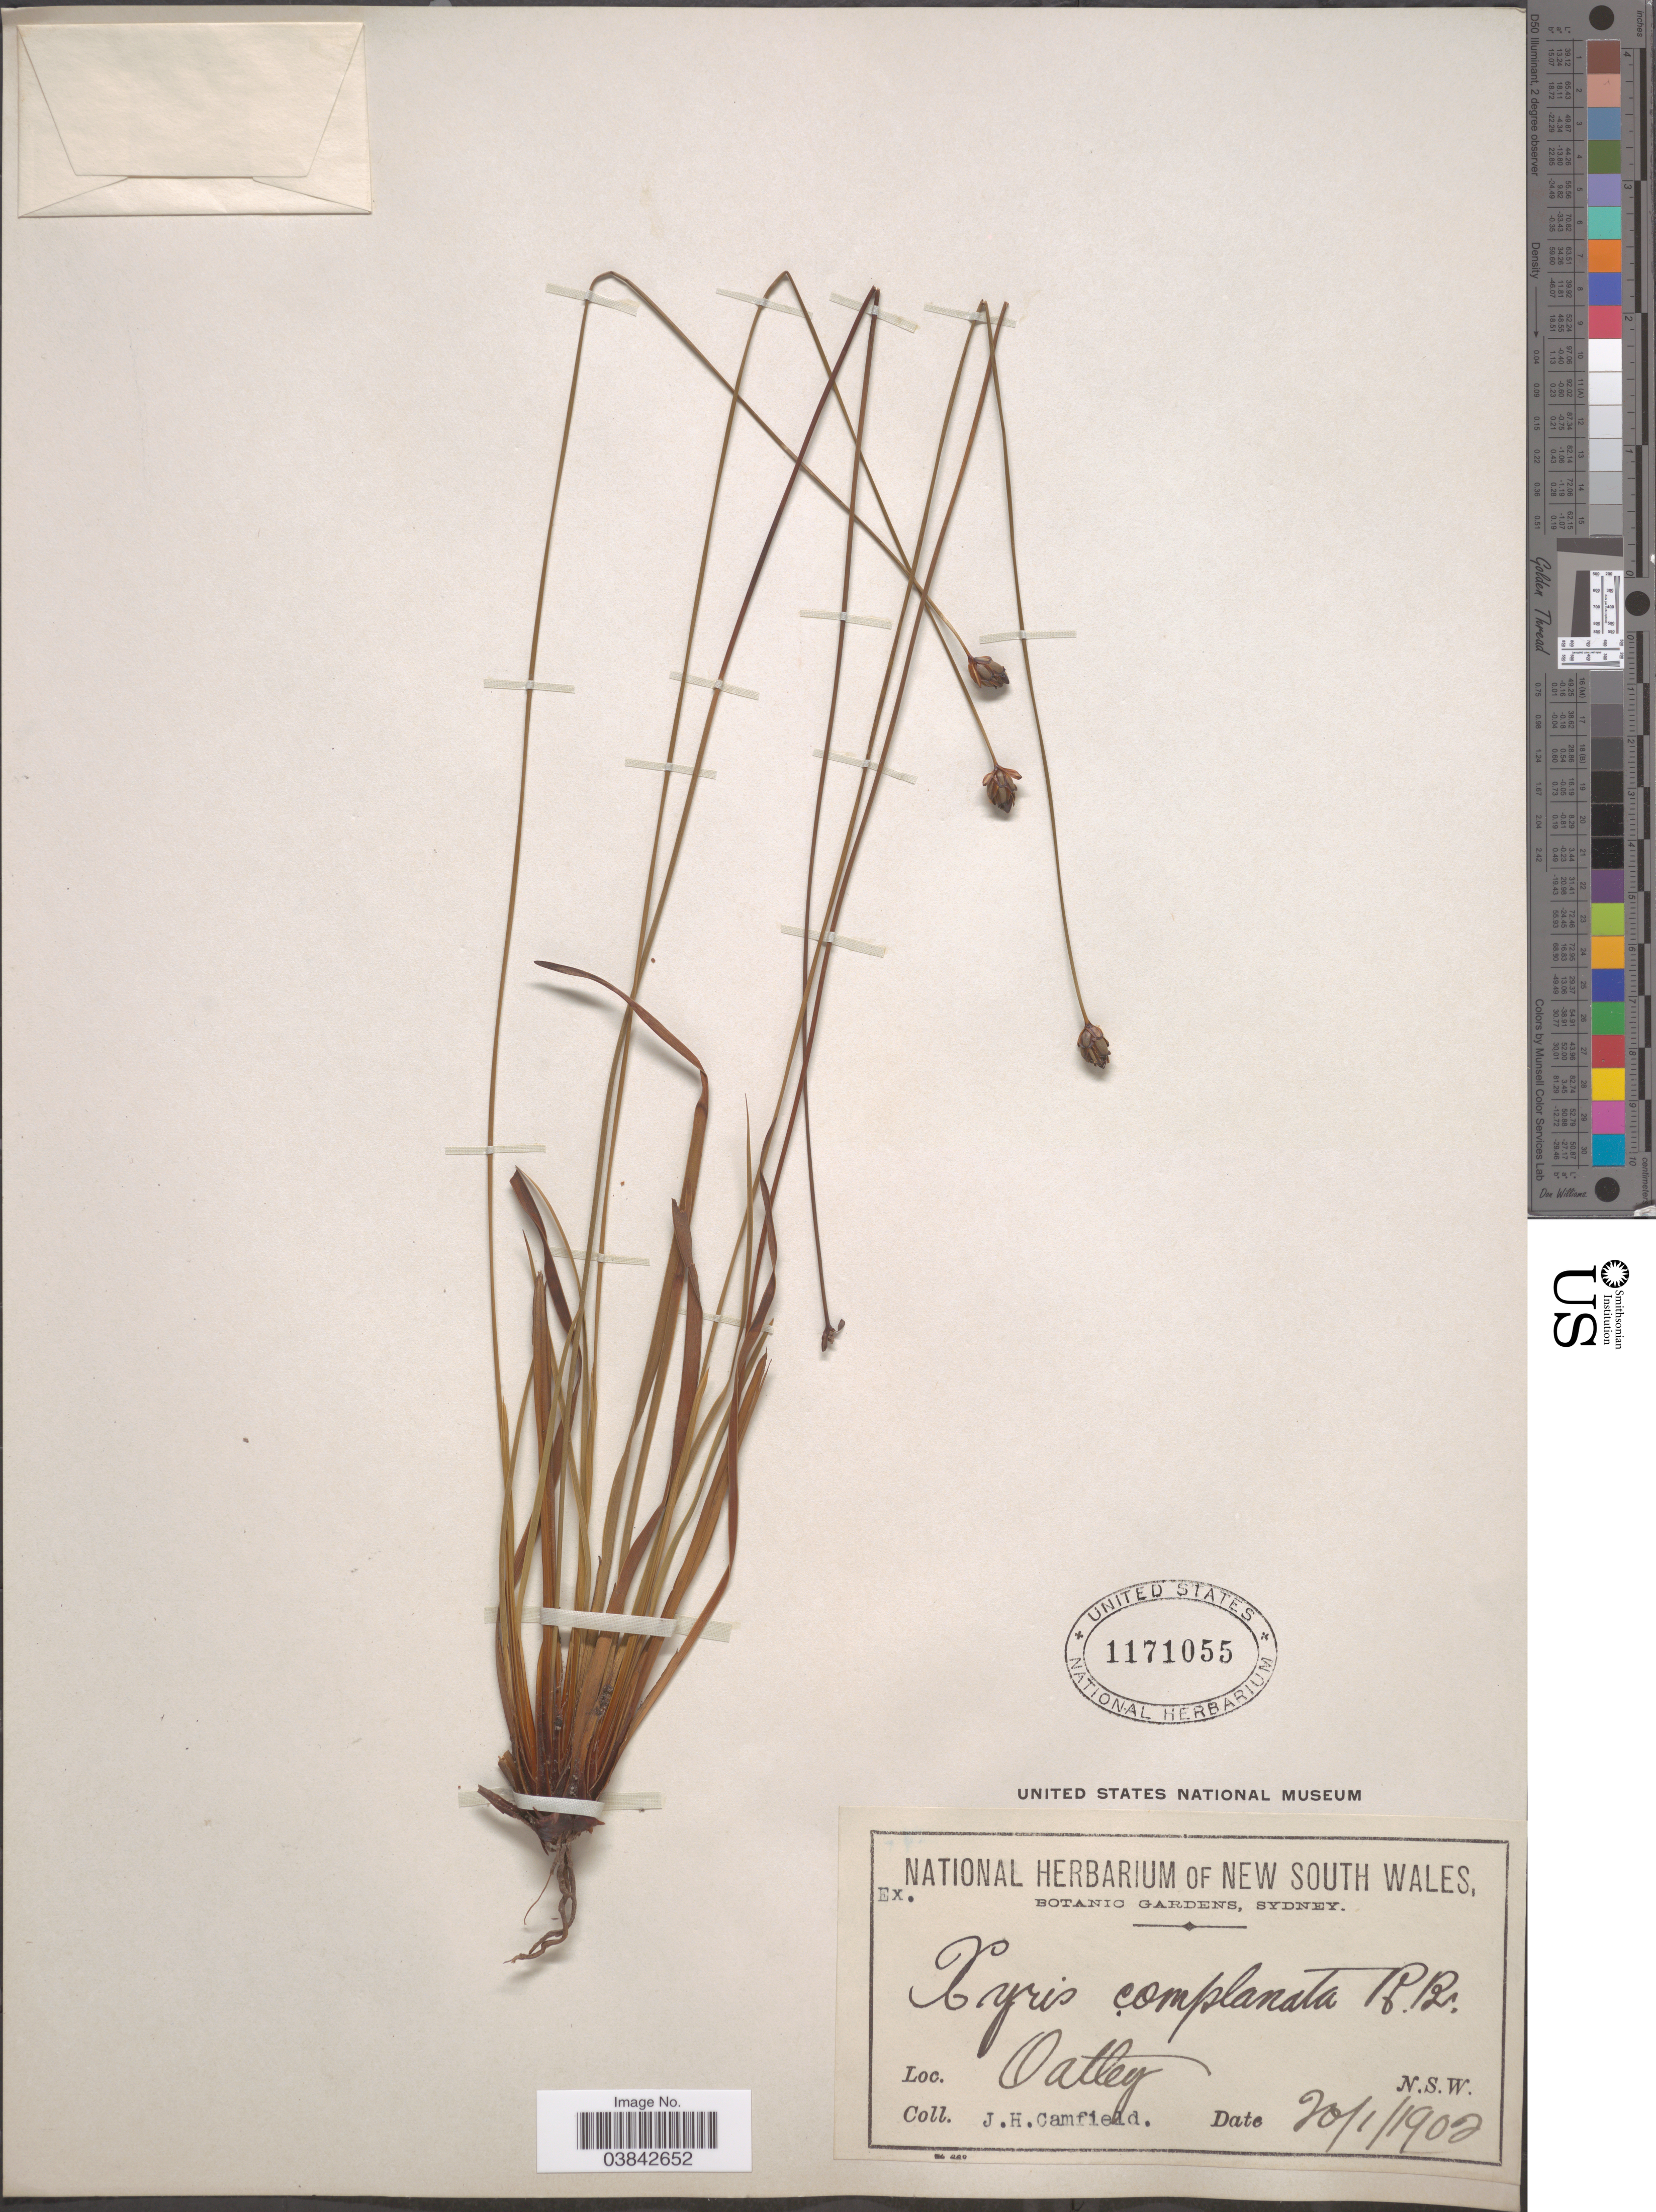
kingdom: Plantae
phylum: Tracheophyta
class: Liliopsida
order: Poales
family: Xyridaceae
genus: Xyris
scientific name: Xyris complanata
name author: R. Br.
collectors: J. Camfield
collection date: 1902-01-20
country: Australia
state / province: New South Wales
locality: Oatley.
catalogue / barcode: US 1171055